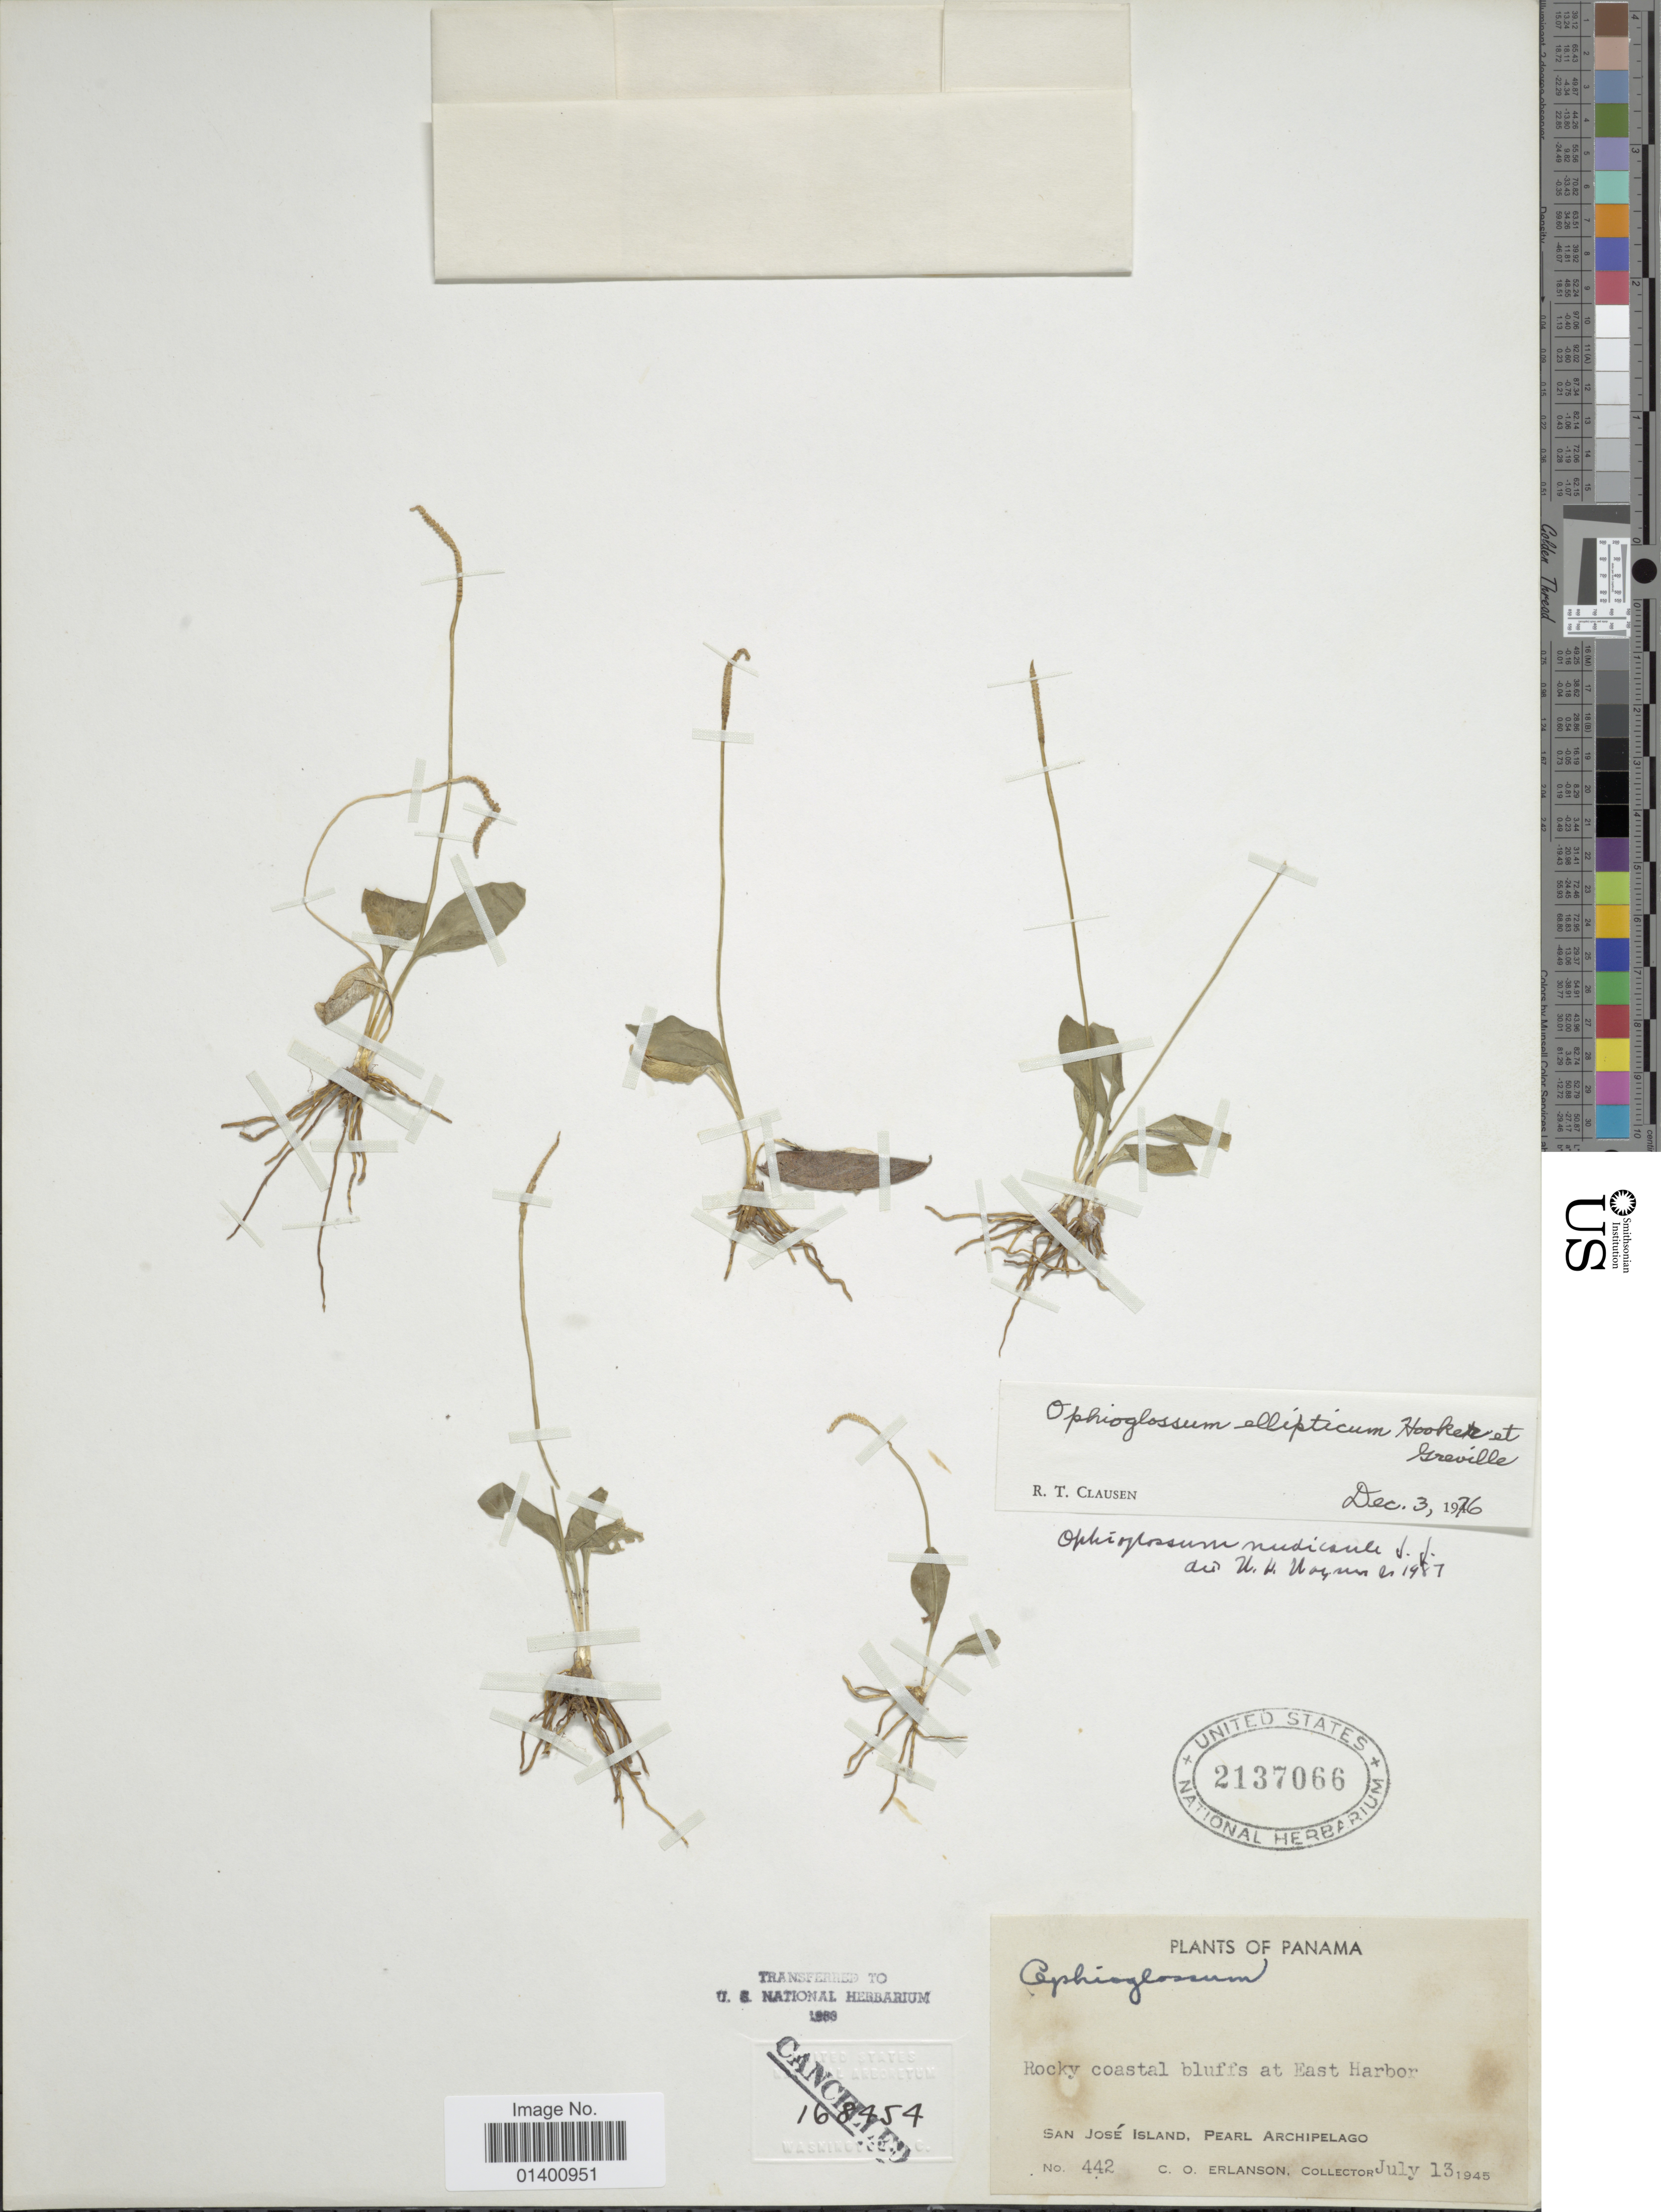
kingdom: Plantae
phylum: Tracheophyta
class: Polypodiopsida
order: Ophioglossales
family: Ophioglossaceae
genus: Ophioglossum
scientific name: Ophioglossum nudicaule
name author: L. f.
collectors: C. O. Erlanson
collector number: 442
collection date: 1945-07-13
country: Panama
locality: Rocky coastal bluffs at East Harbor, San José island, Pearl Archipelago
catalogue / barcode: US 2137066